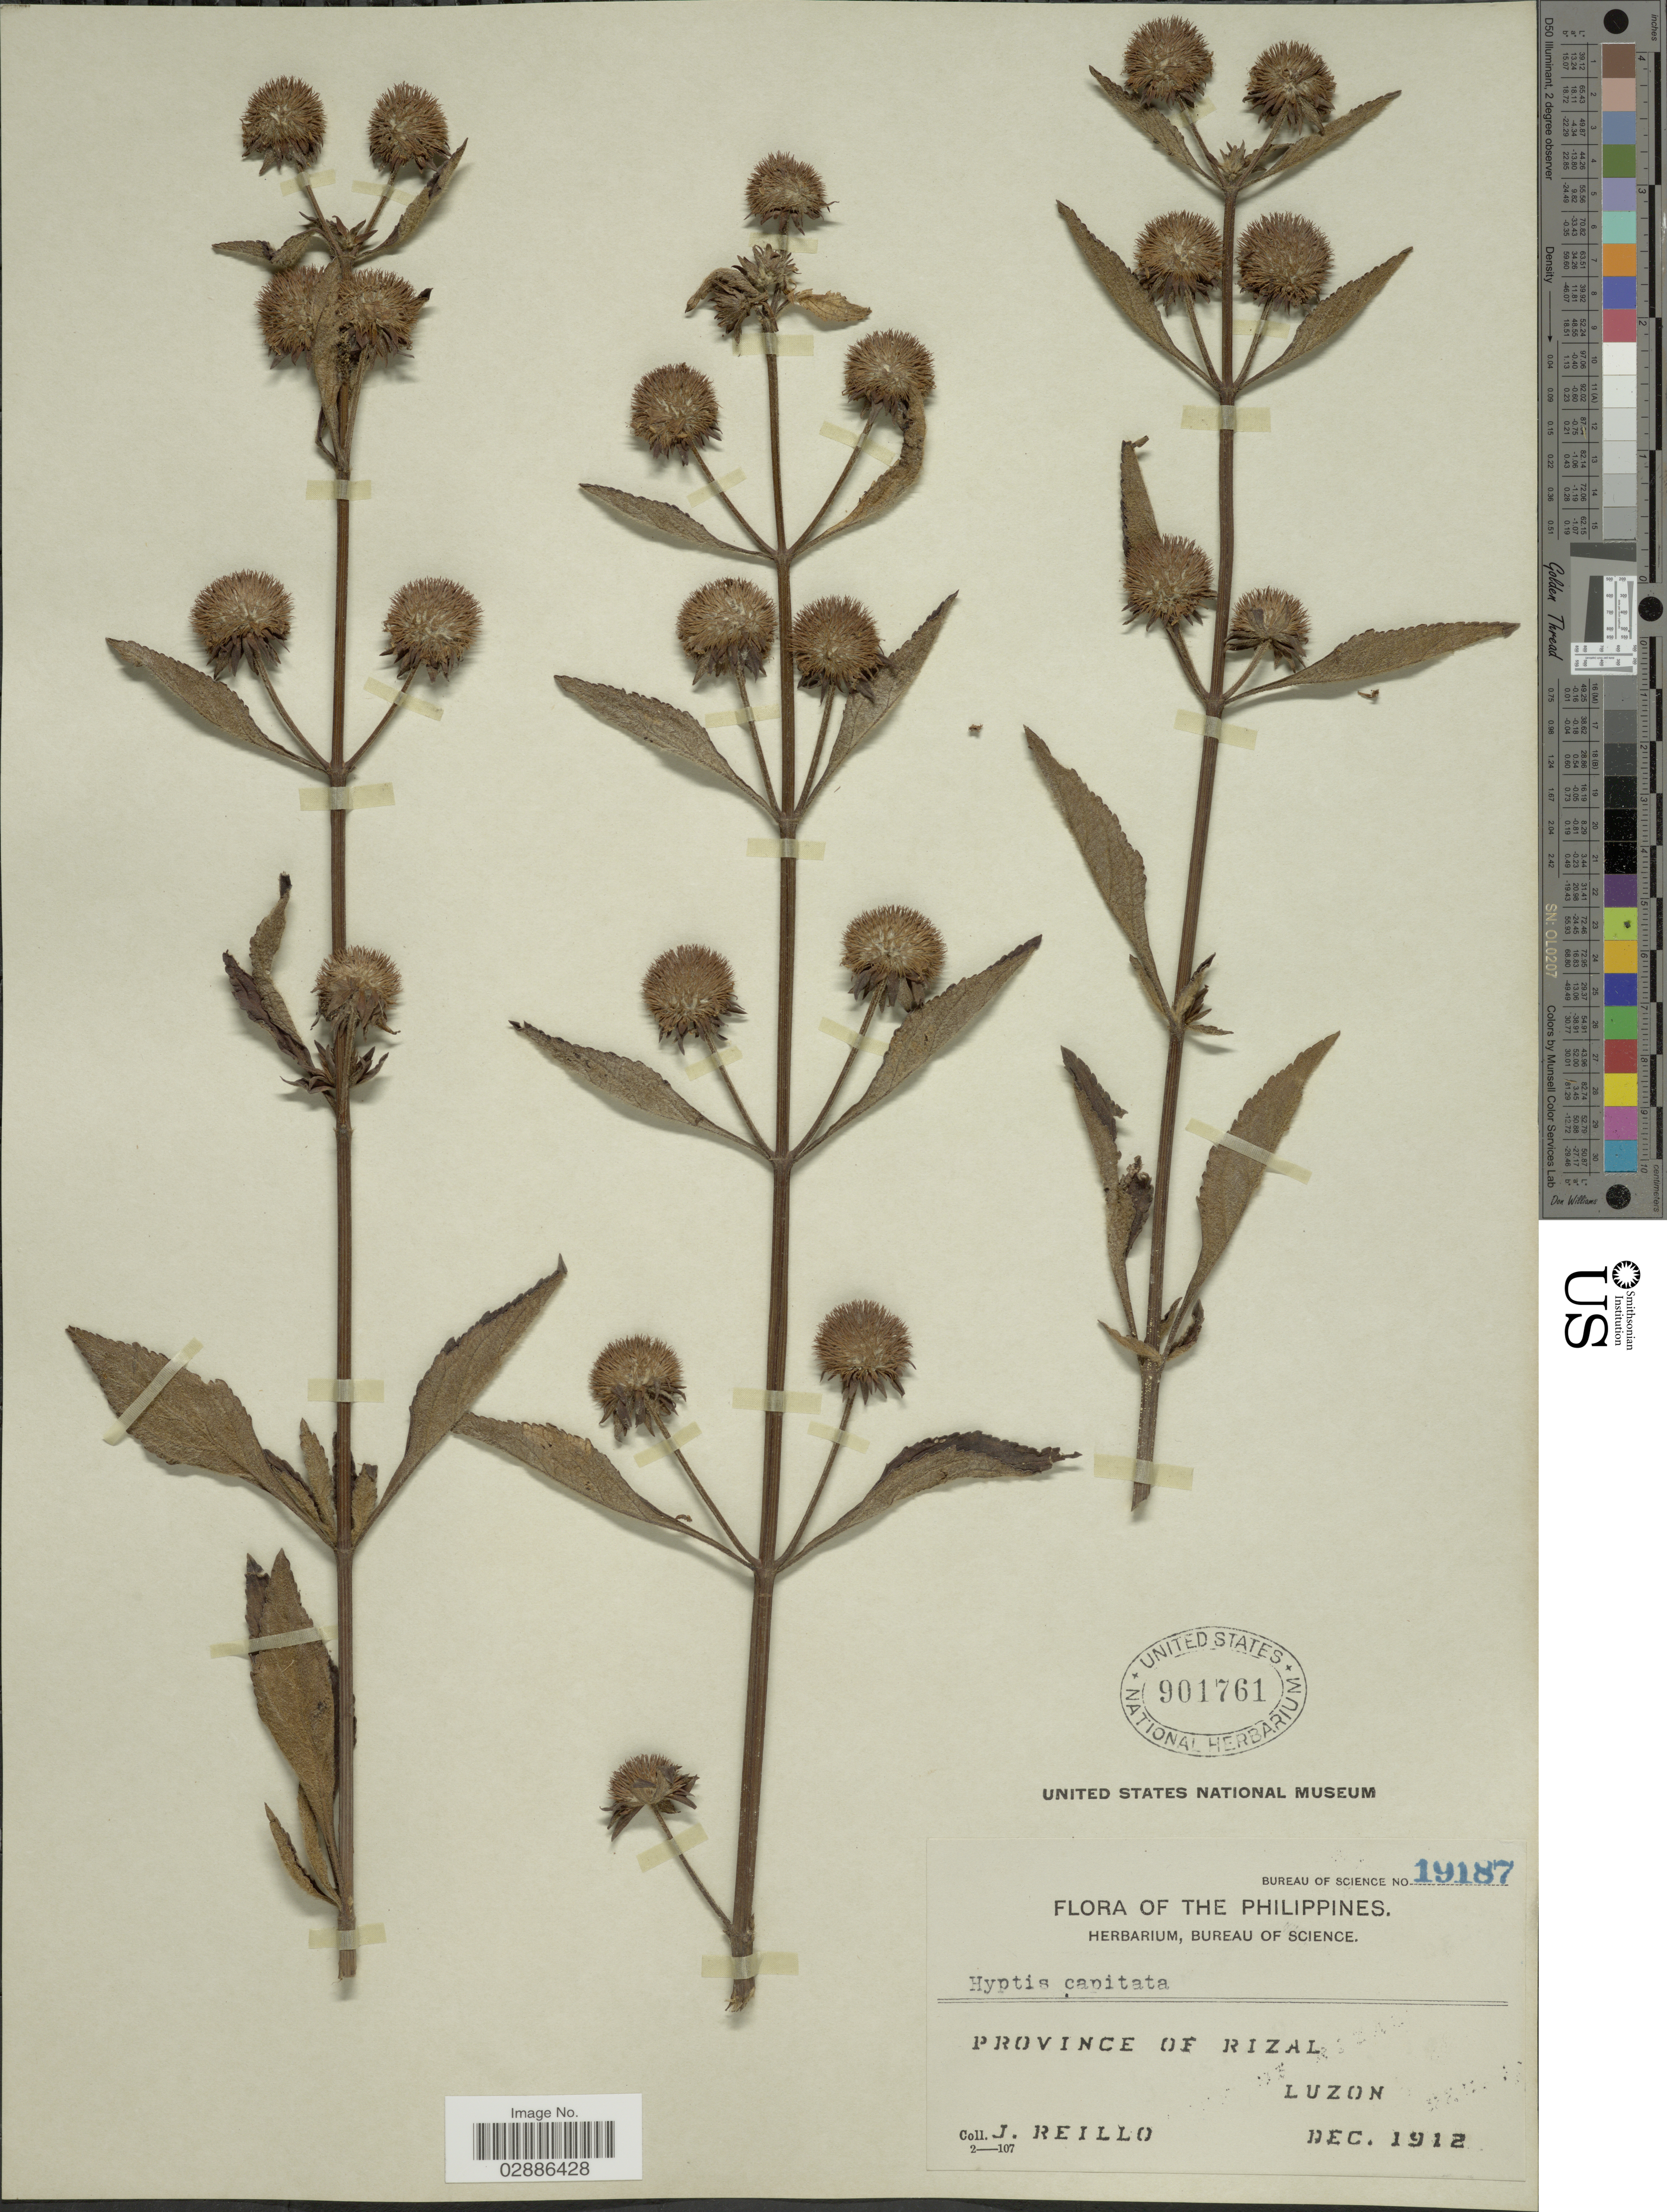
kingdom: Plantae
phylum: Tracheophyta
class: Magnoliopsida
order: Lamiales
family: Lamiaceae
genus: Hyptis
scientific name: Hyptis capitata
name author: Jacq.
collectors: J. Reillo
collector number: Bureau of Science 19187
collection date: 1912-12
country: Philippines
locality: Province of Rizal, Luzon.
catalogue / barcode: US 901761